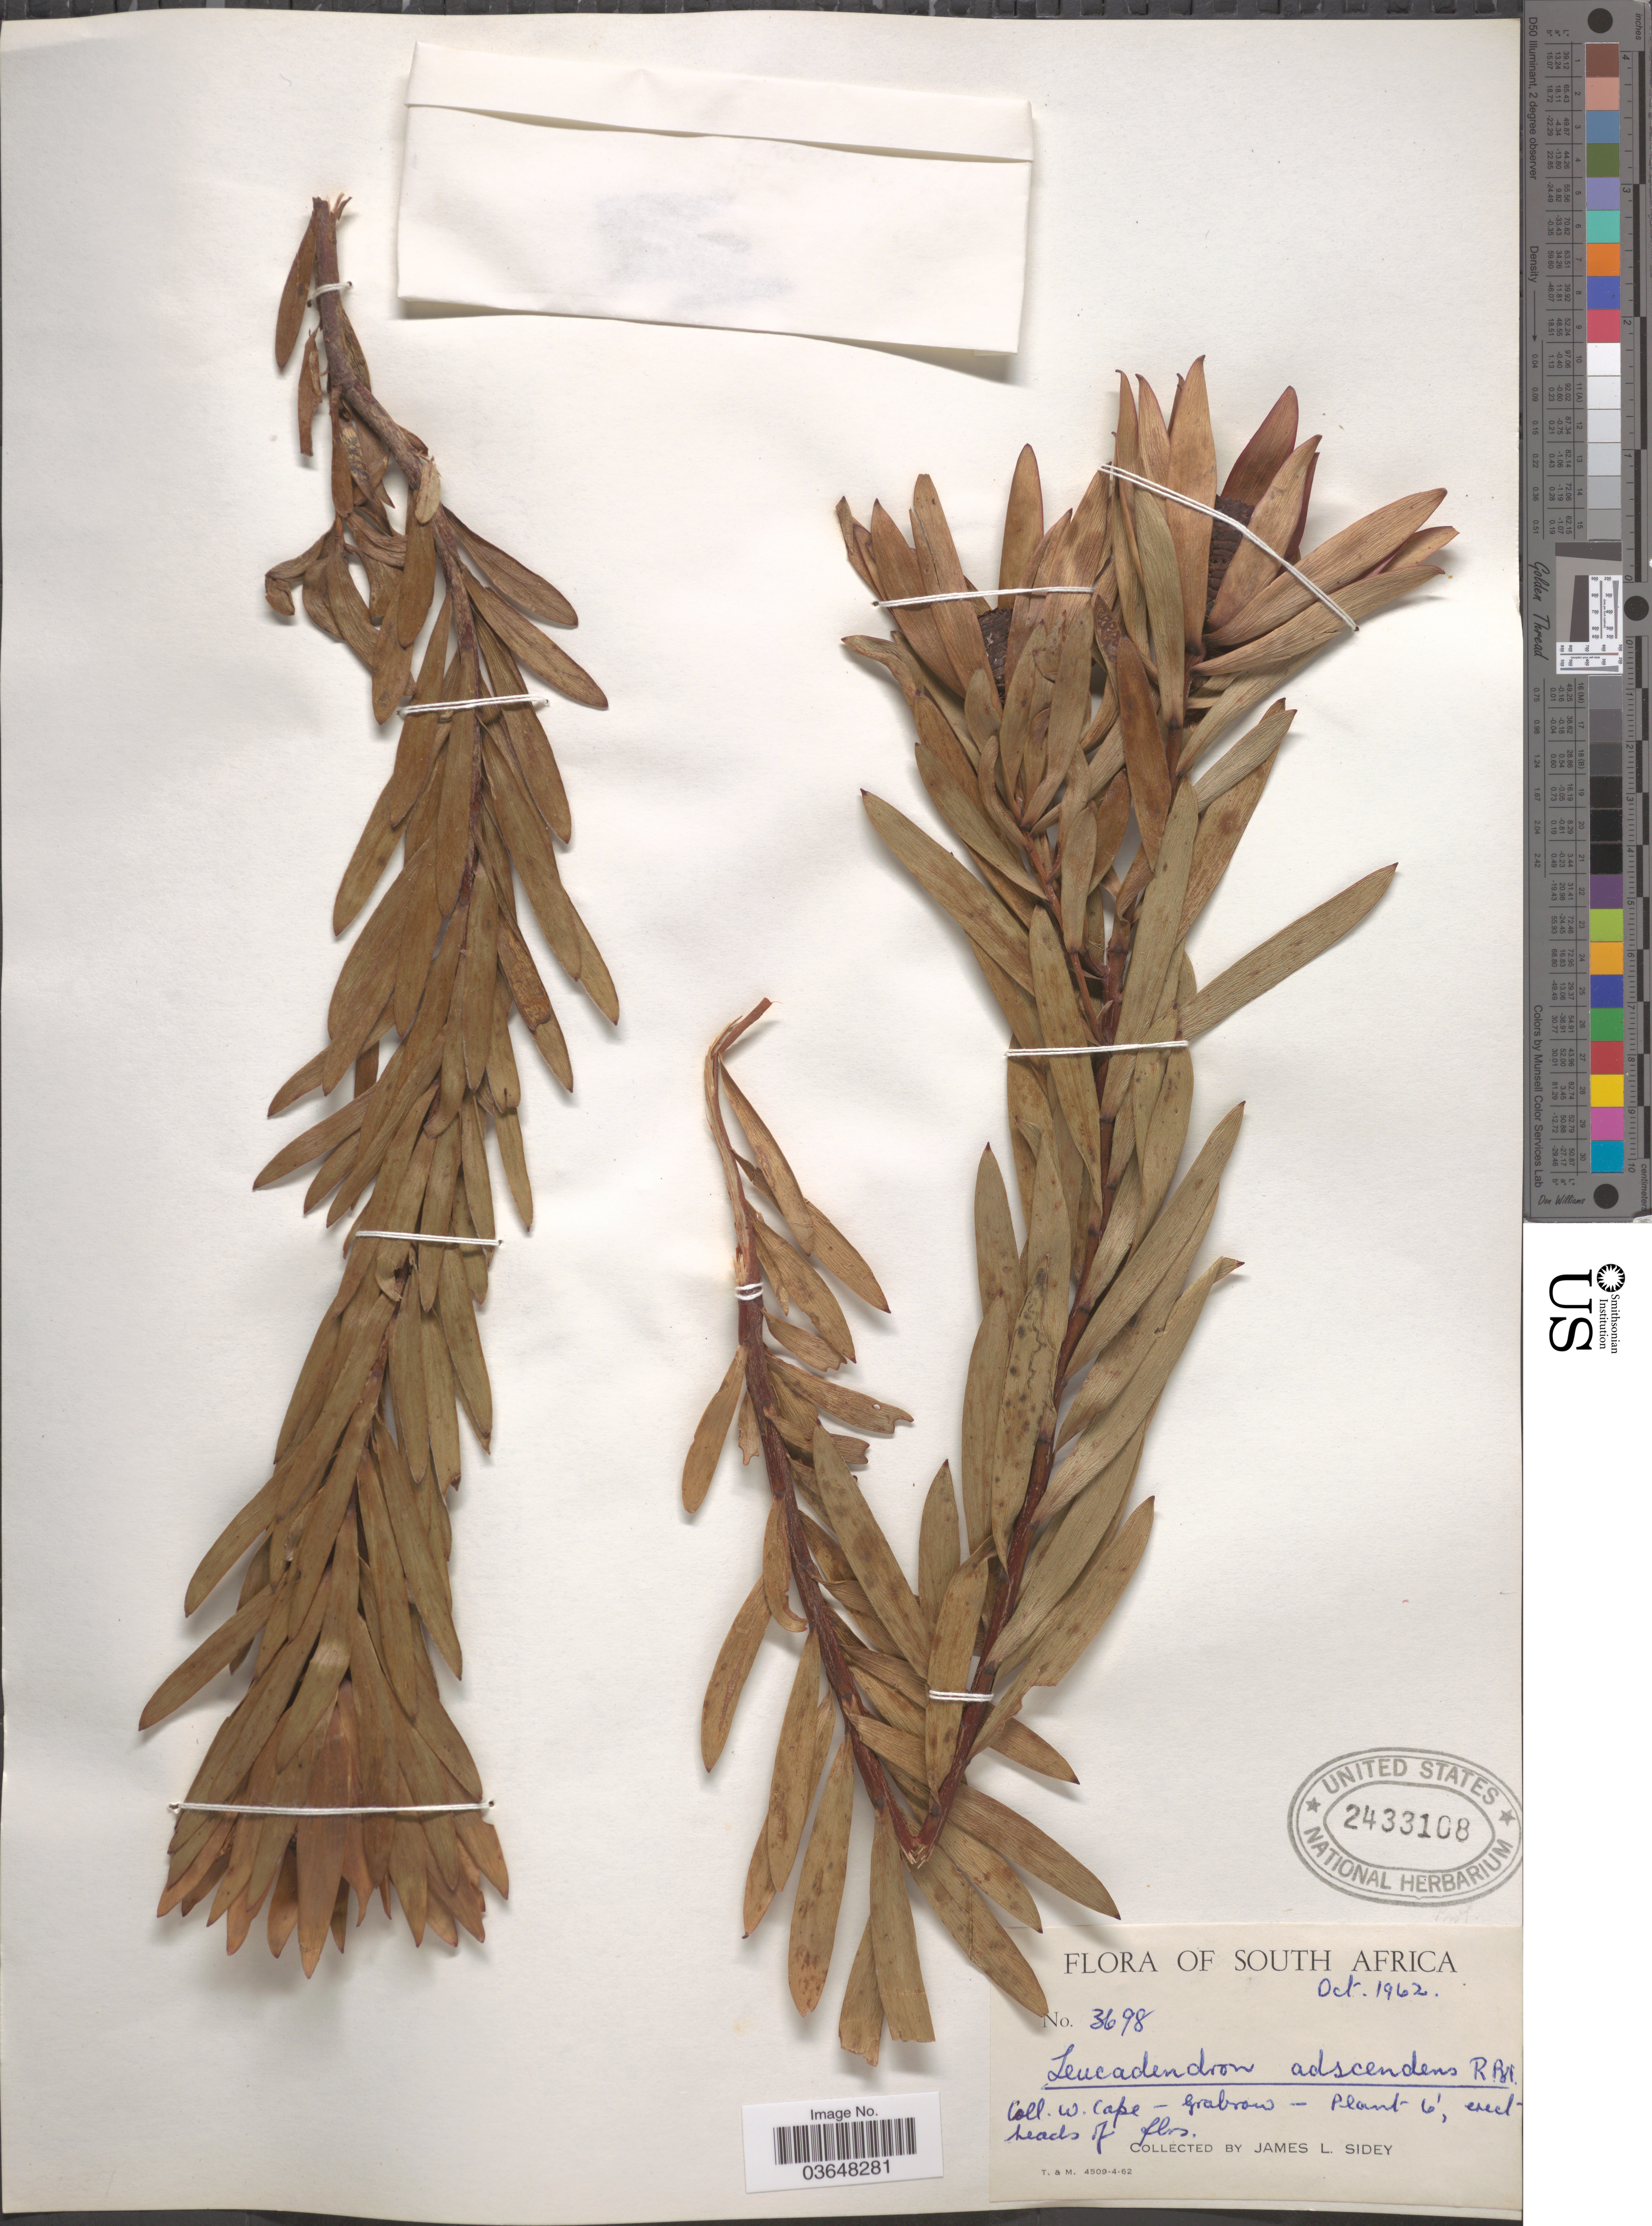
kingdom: Plantae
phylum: Tracheophyta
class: Magnoliopsida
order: Proteales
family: Proteaceae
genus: Leucadendron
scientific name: Leucadendron salignum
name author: P.J. Bergius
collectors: J. L. Sidey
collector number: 3698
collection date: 1962-10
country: South Africa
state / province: Western Cape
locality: W. Cape - Grabrow.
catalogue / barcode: US 2433108